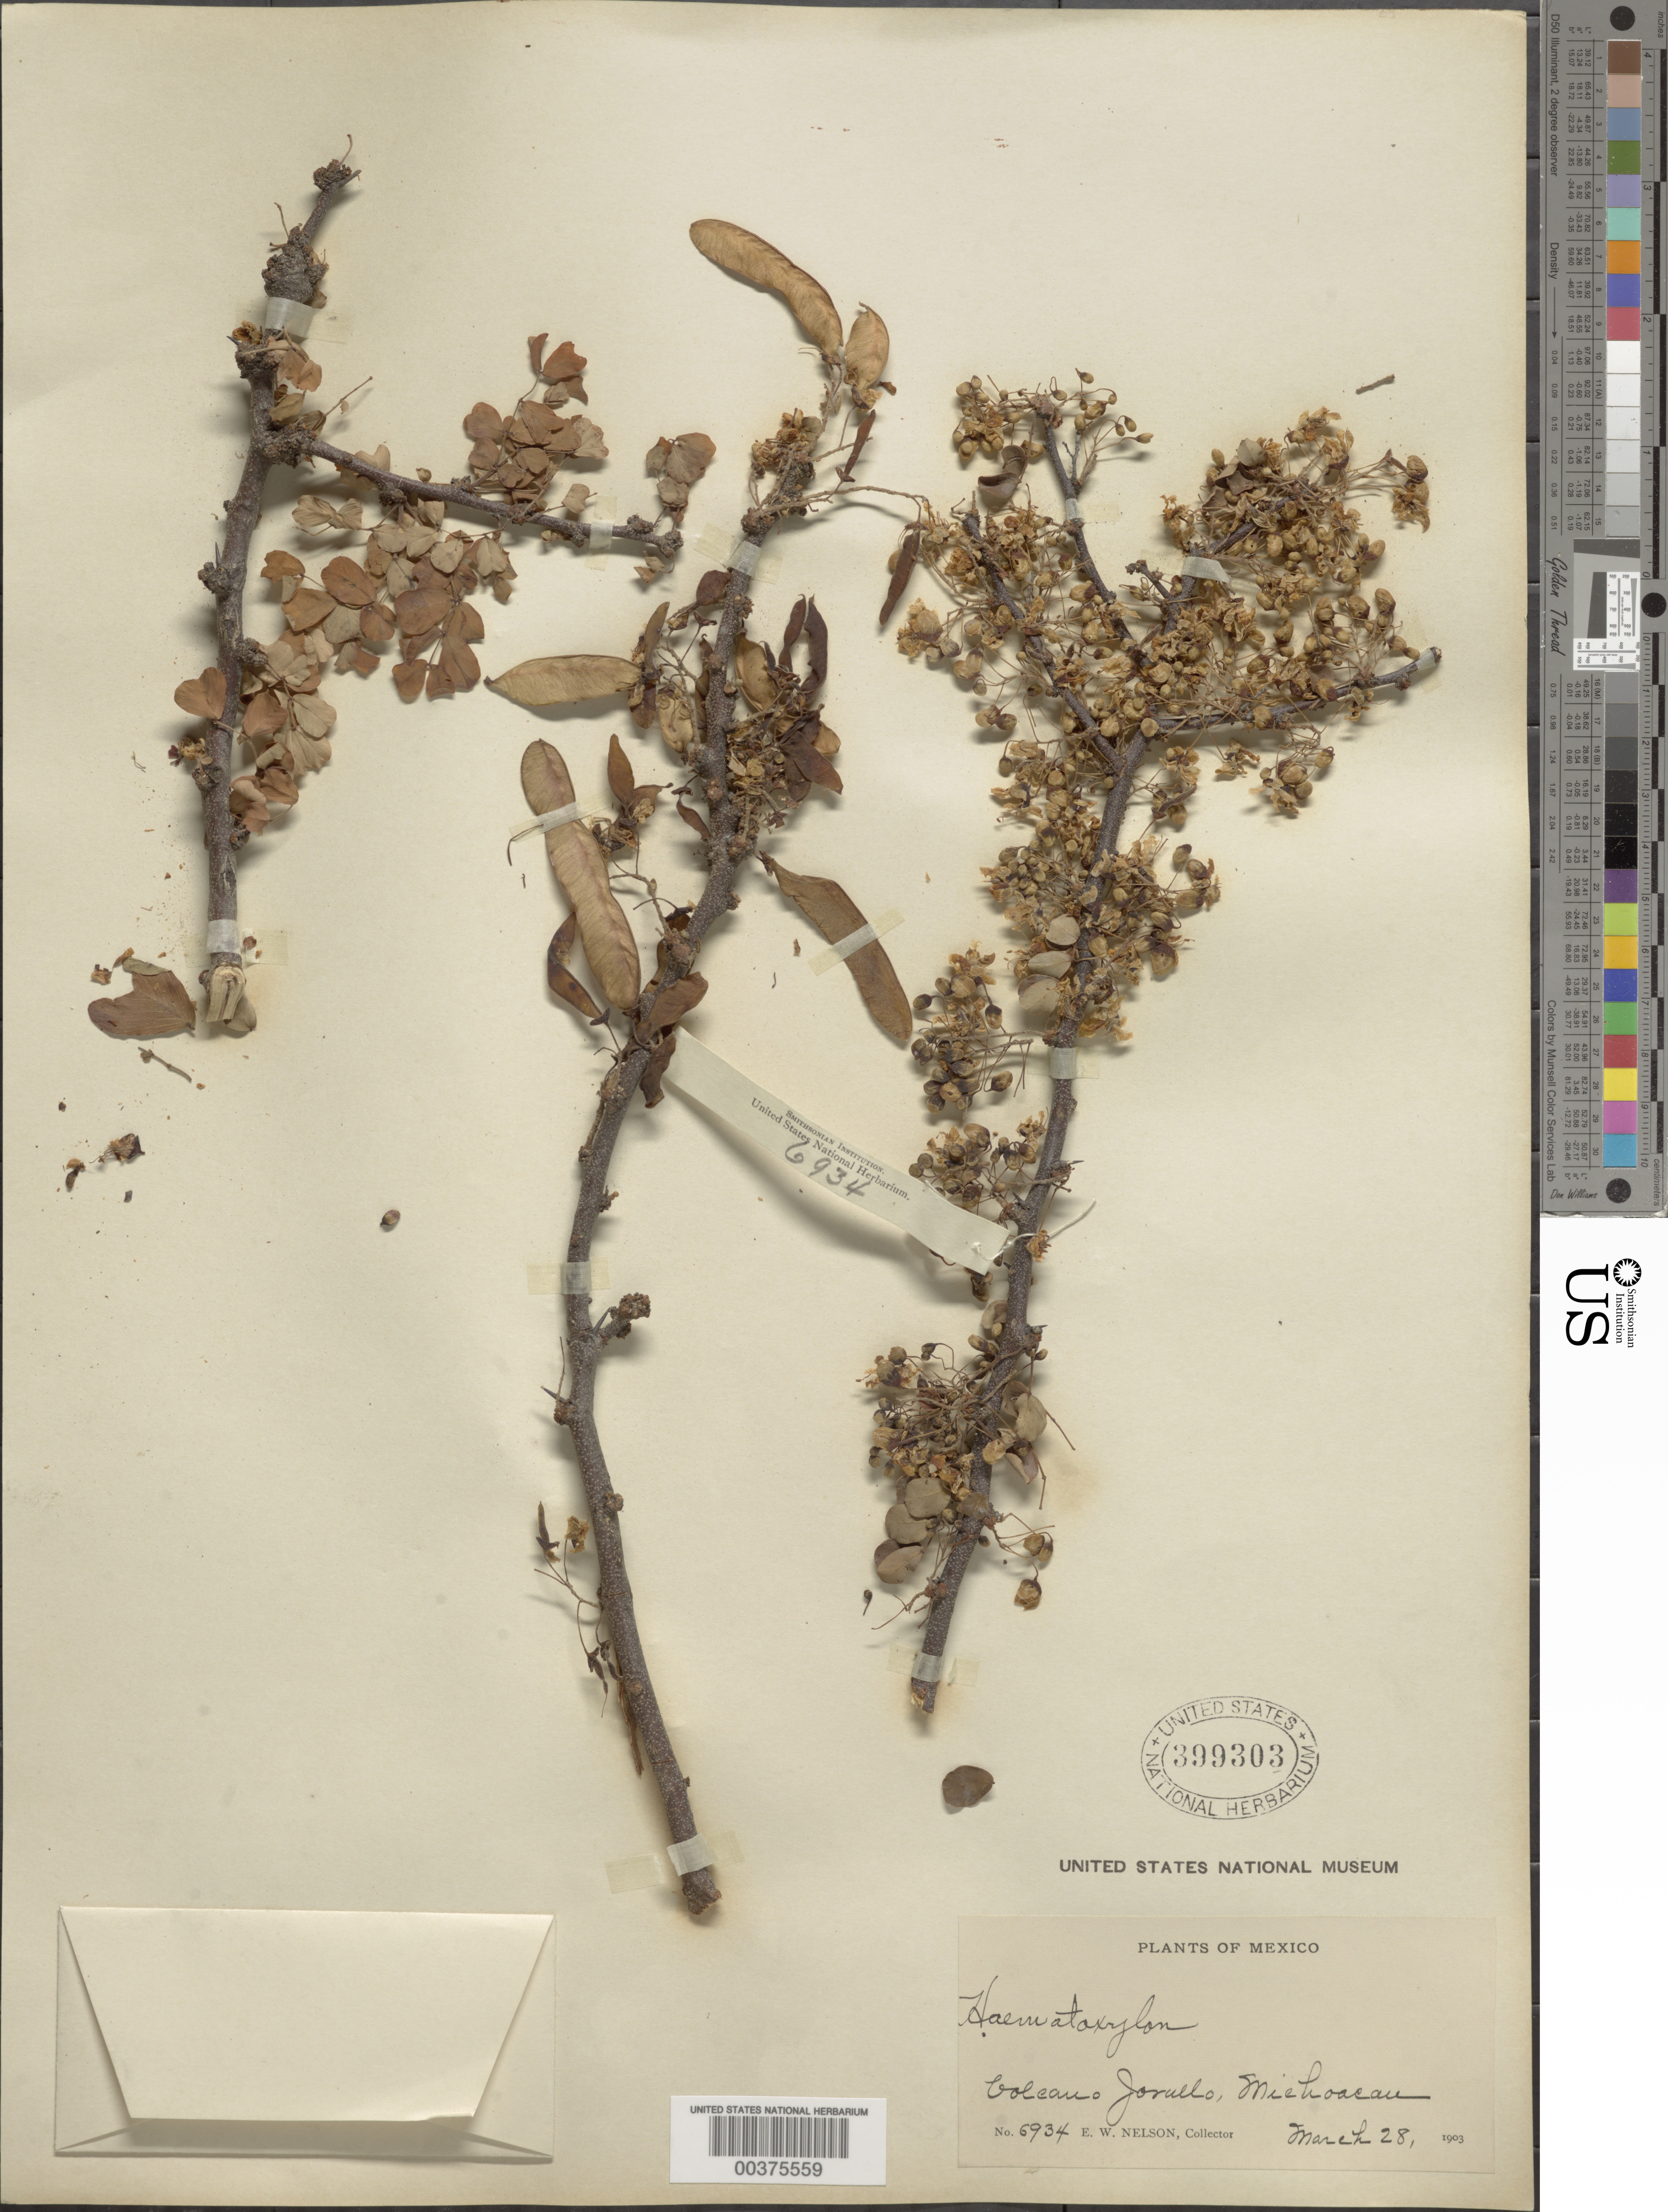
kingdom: Plantae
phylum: Tracheophyta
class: Magnoliopsida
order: Fabales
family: Fabaceae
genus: Haematoxylum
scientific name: Haematoxylum brasiletto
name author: H. Karst.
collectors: E. W. Nelson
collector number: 6934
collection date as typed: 28 Mar 1903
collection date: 1903-03-28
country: Mexico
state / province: Michoacán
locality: Volcano jorullo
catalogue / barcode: US 399303